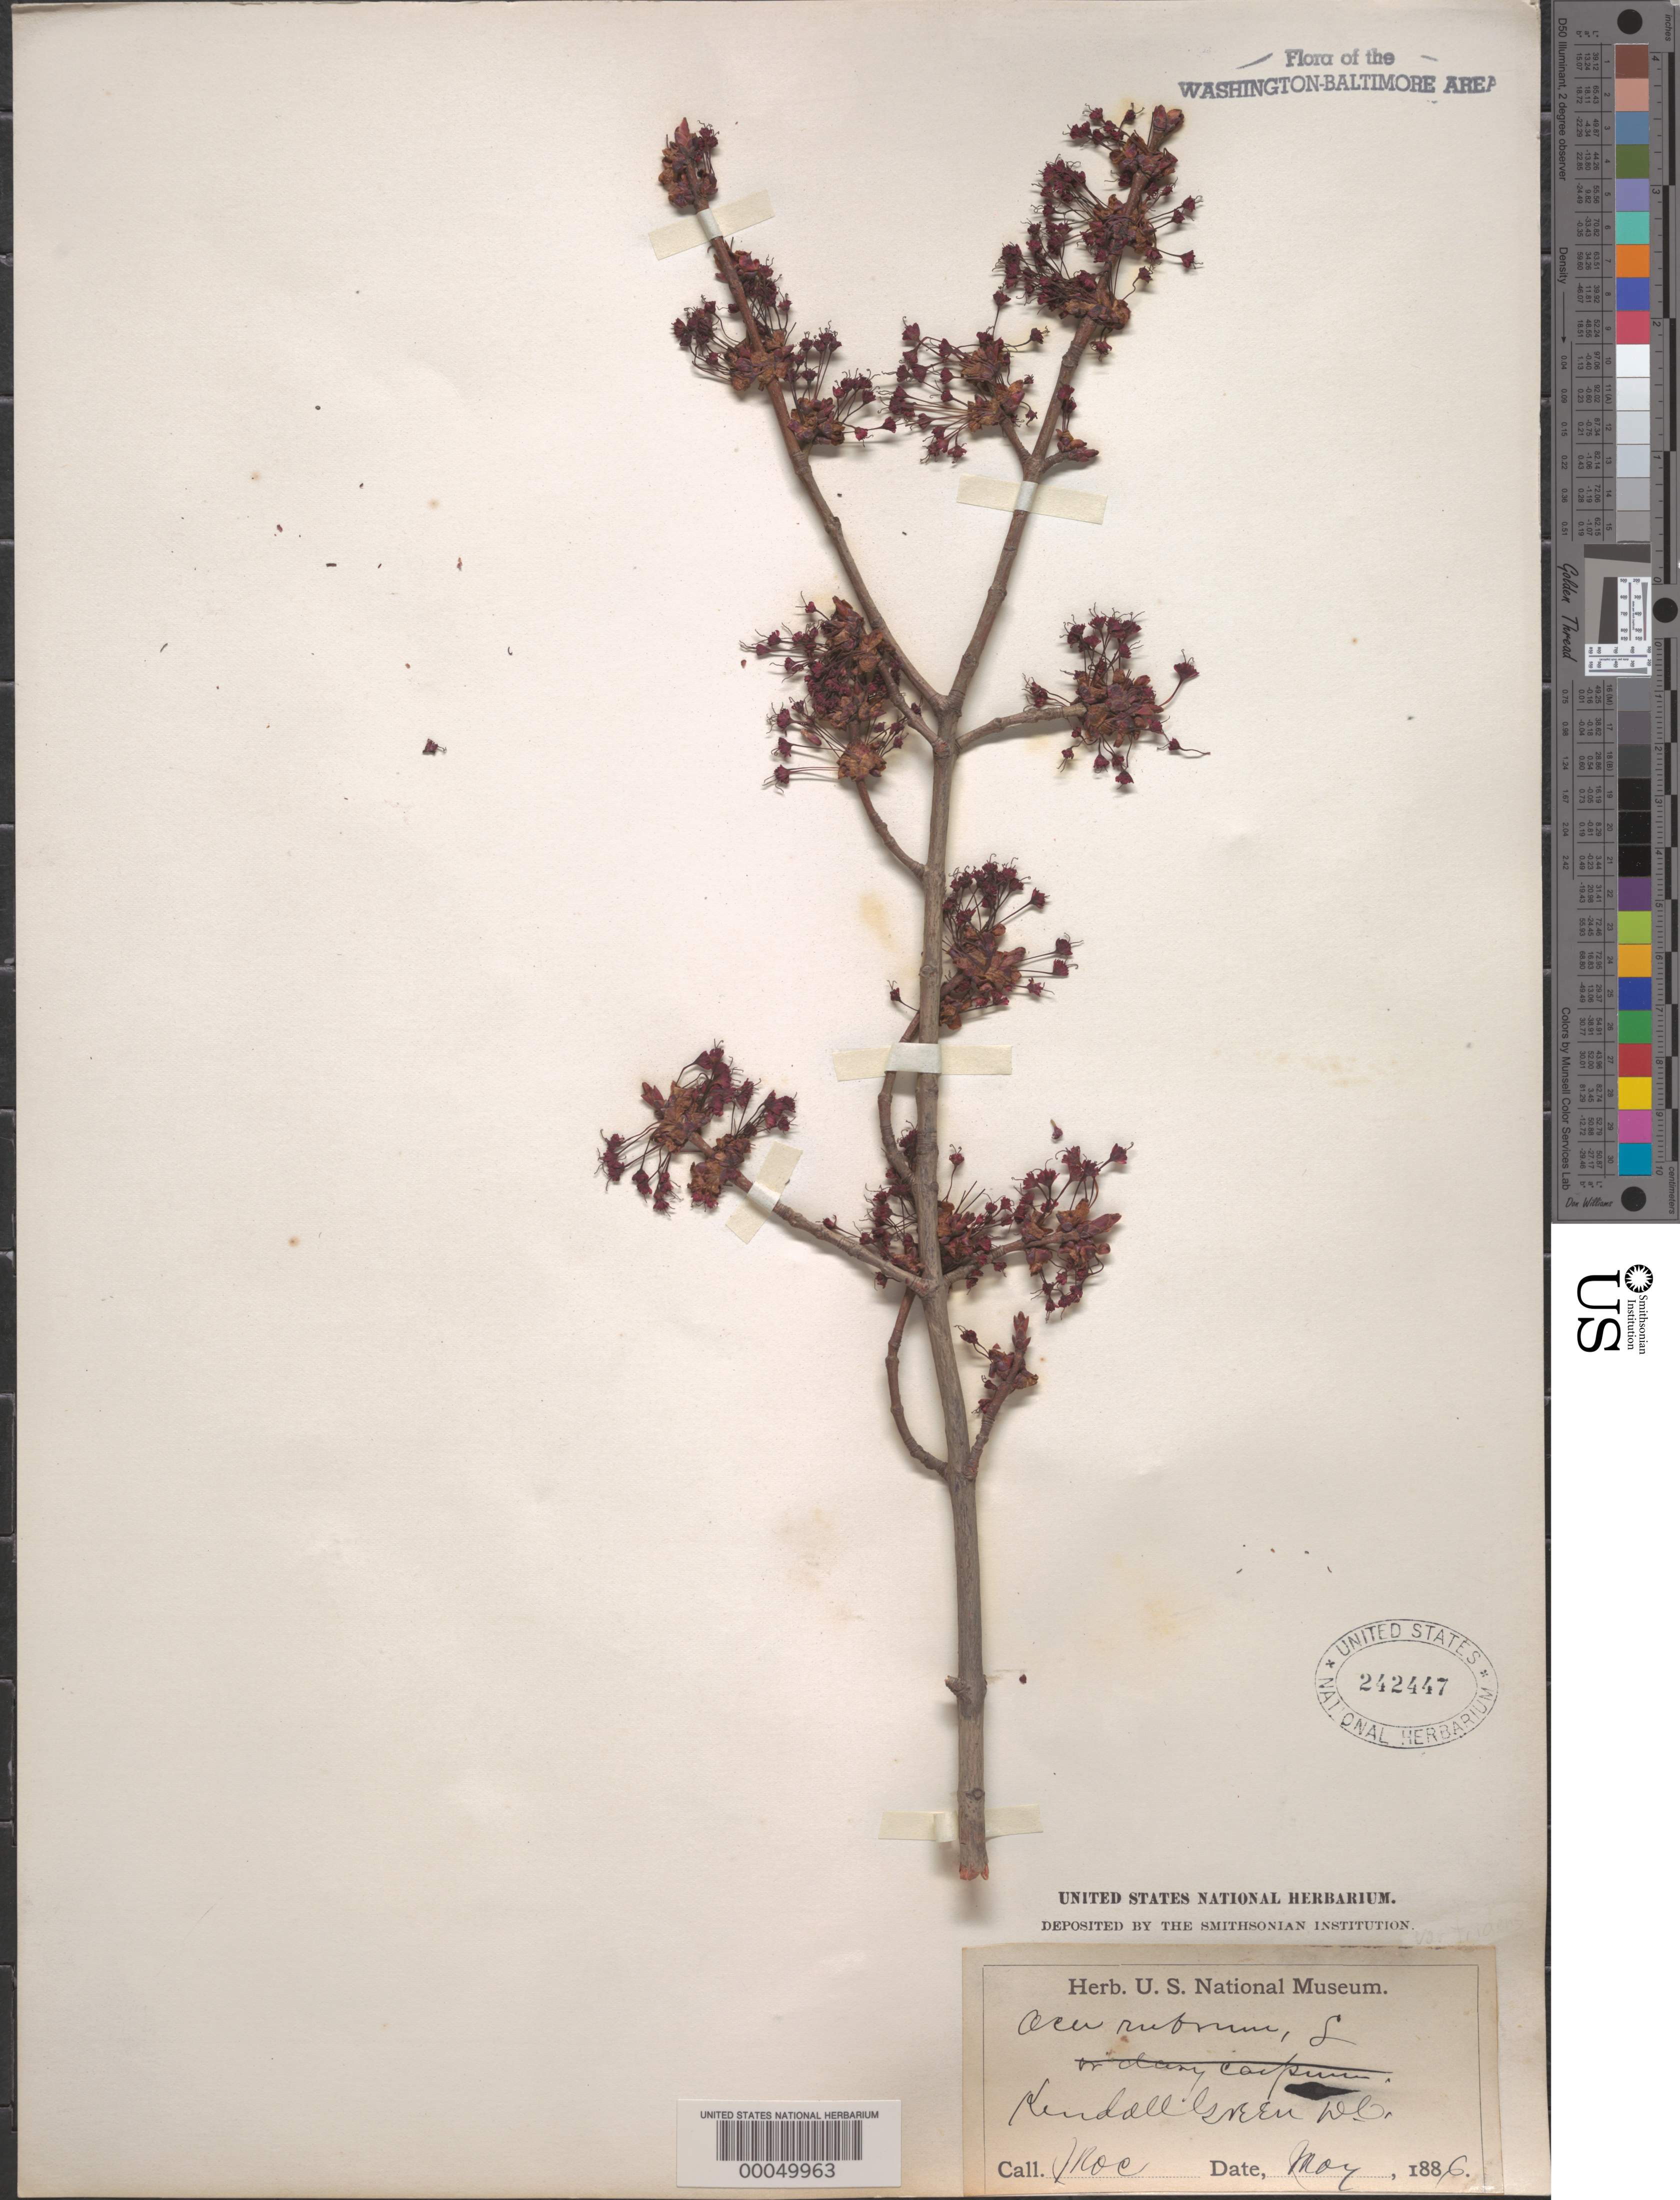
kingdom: Plantae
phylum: Tracheophyta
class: Magnoliopsida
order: Sapindales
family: Sapindaceae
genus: Acer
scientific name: Acer rubrum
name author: L.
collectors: J. M. Mociño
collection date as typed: May 1886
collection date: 1886-05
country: United States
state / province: District of Columbia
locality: Kendall Green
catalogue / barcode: US 242447